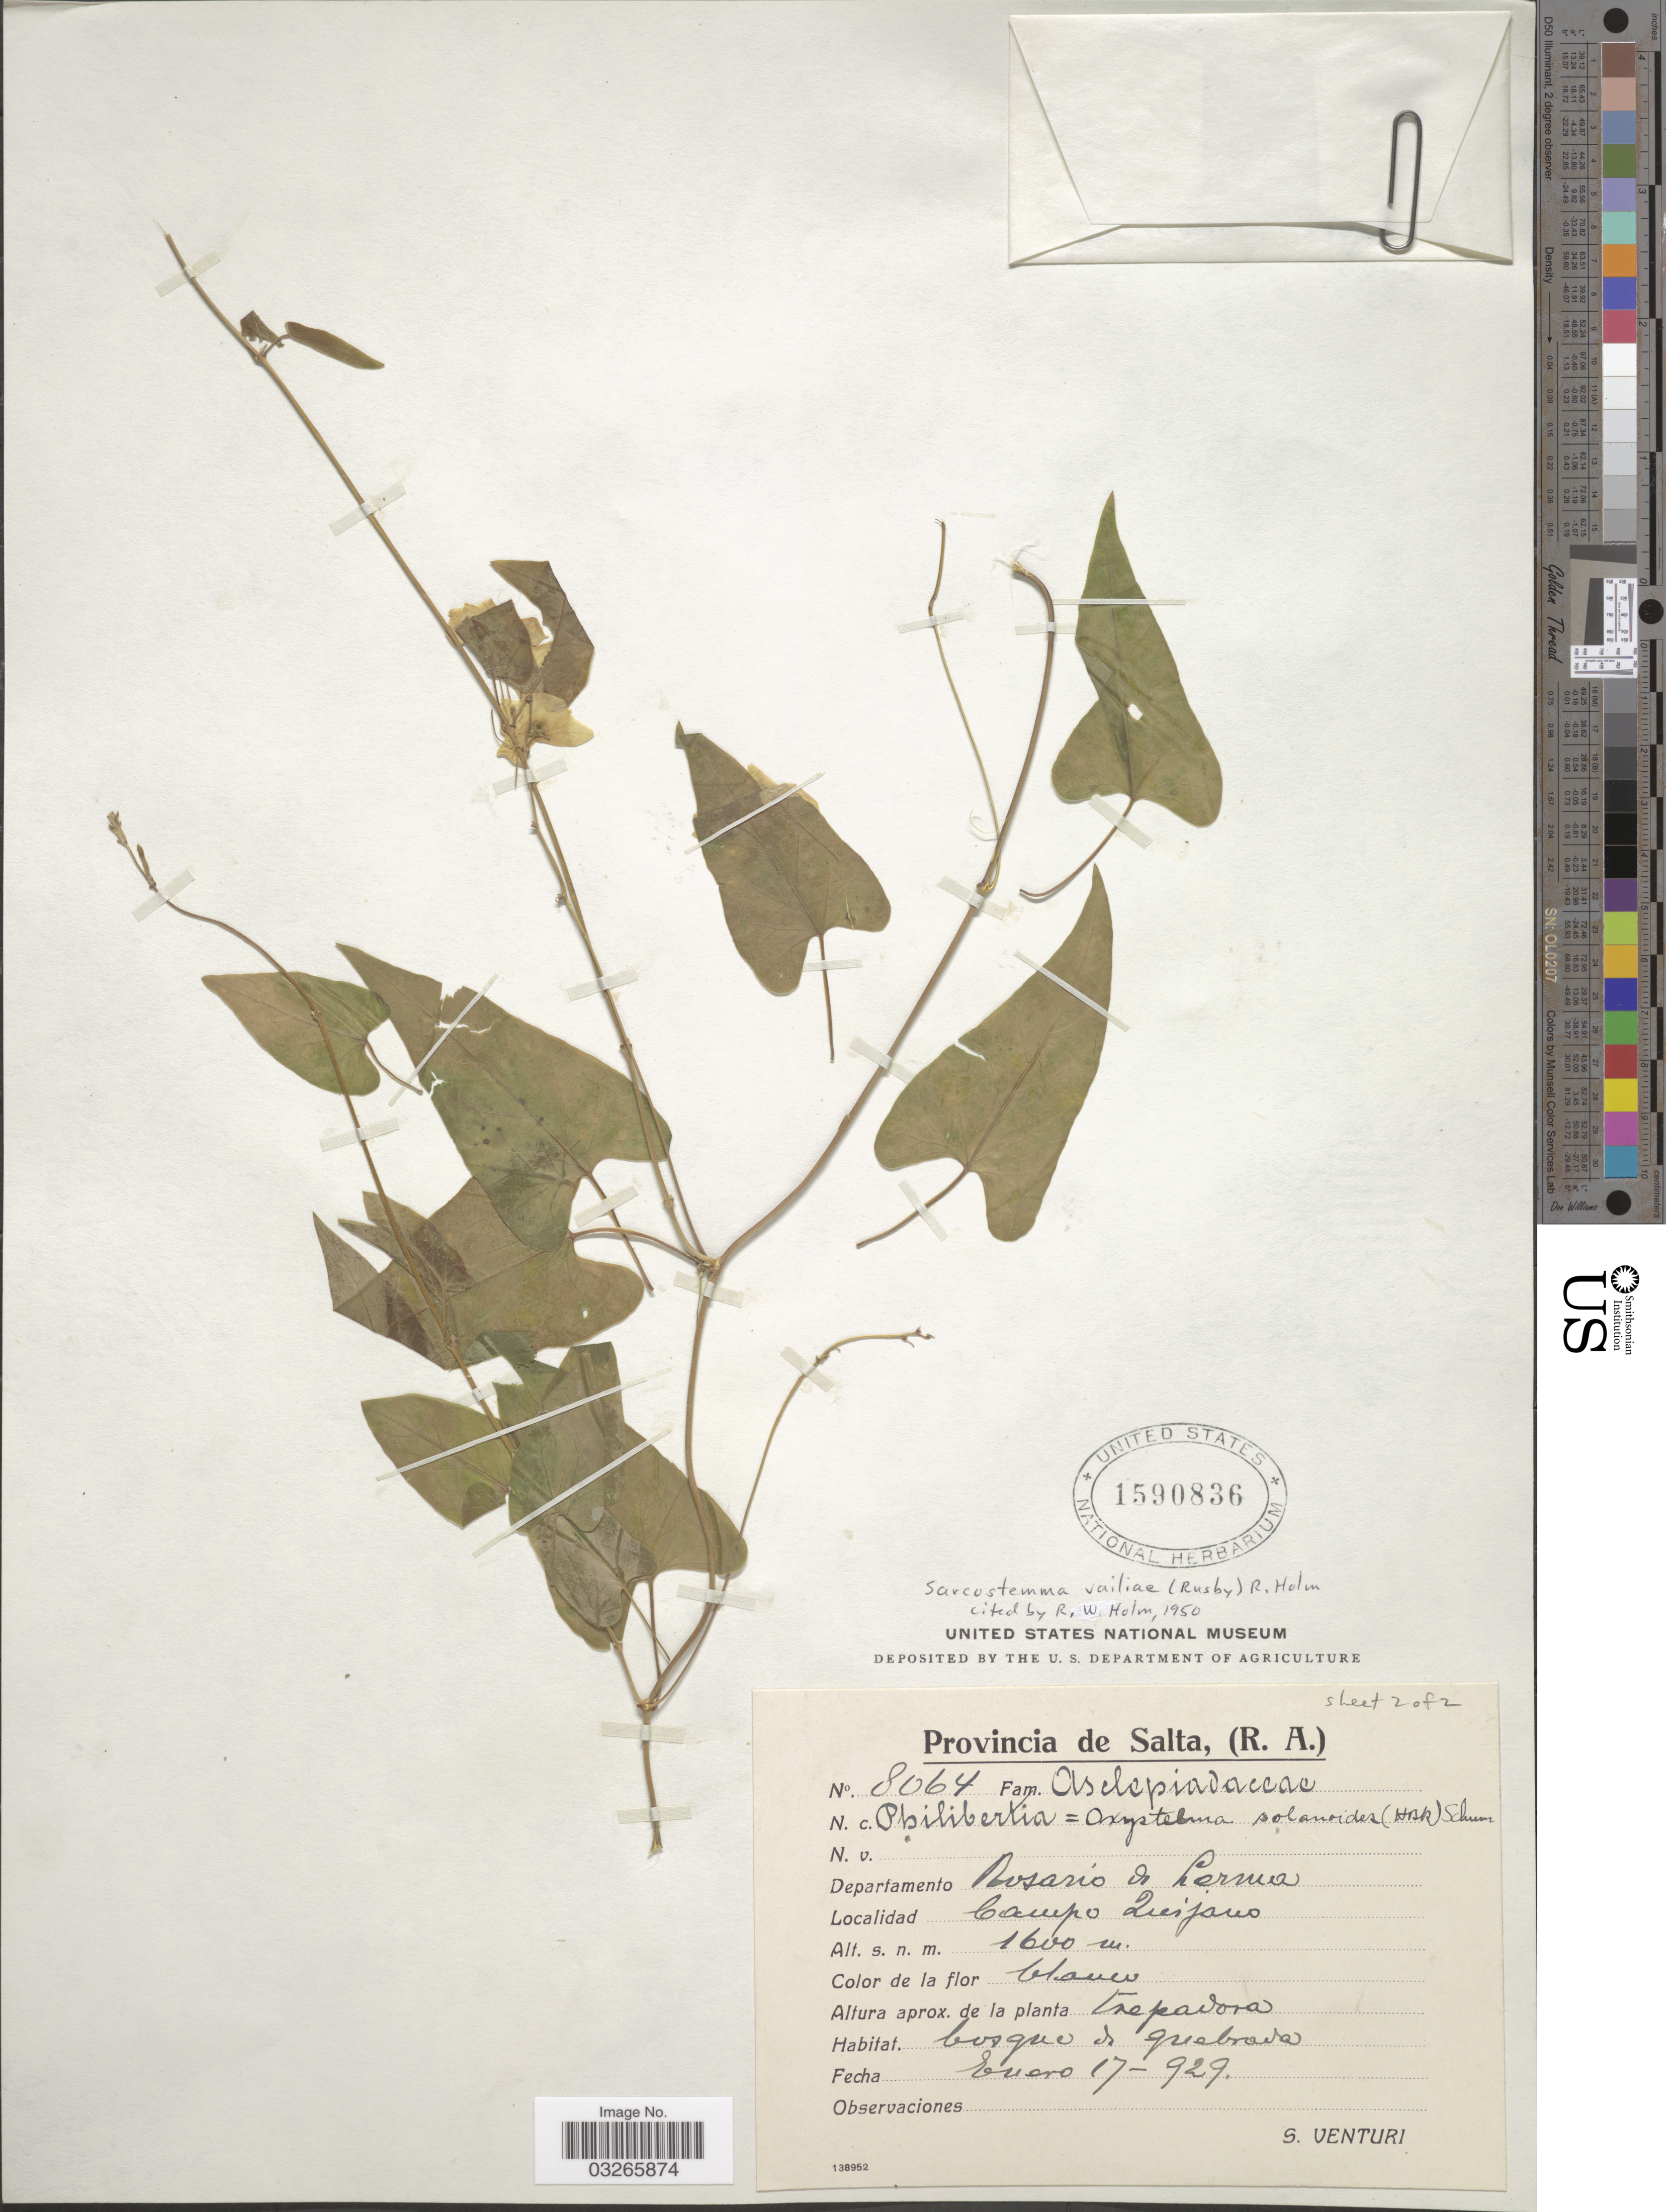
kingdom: Plantae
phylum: Tracheophyta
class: Magnoliopsida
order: Gentianales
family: Apocynaceae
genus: Sarcostemma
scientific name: Sarcostemma vailiae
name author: (Rusby) R.W. Holm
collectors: S. Venturi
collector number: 8064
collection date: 1929-01-17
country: Argentina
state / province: Salta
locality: Departamento Rosario de Lerma. Campo Quijano.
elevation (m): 1600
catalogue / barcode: US 1590836